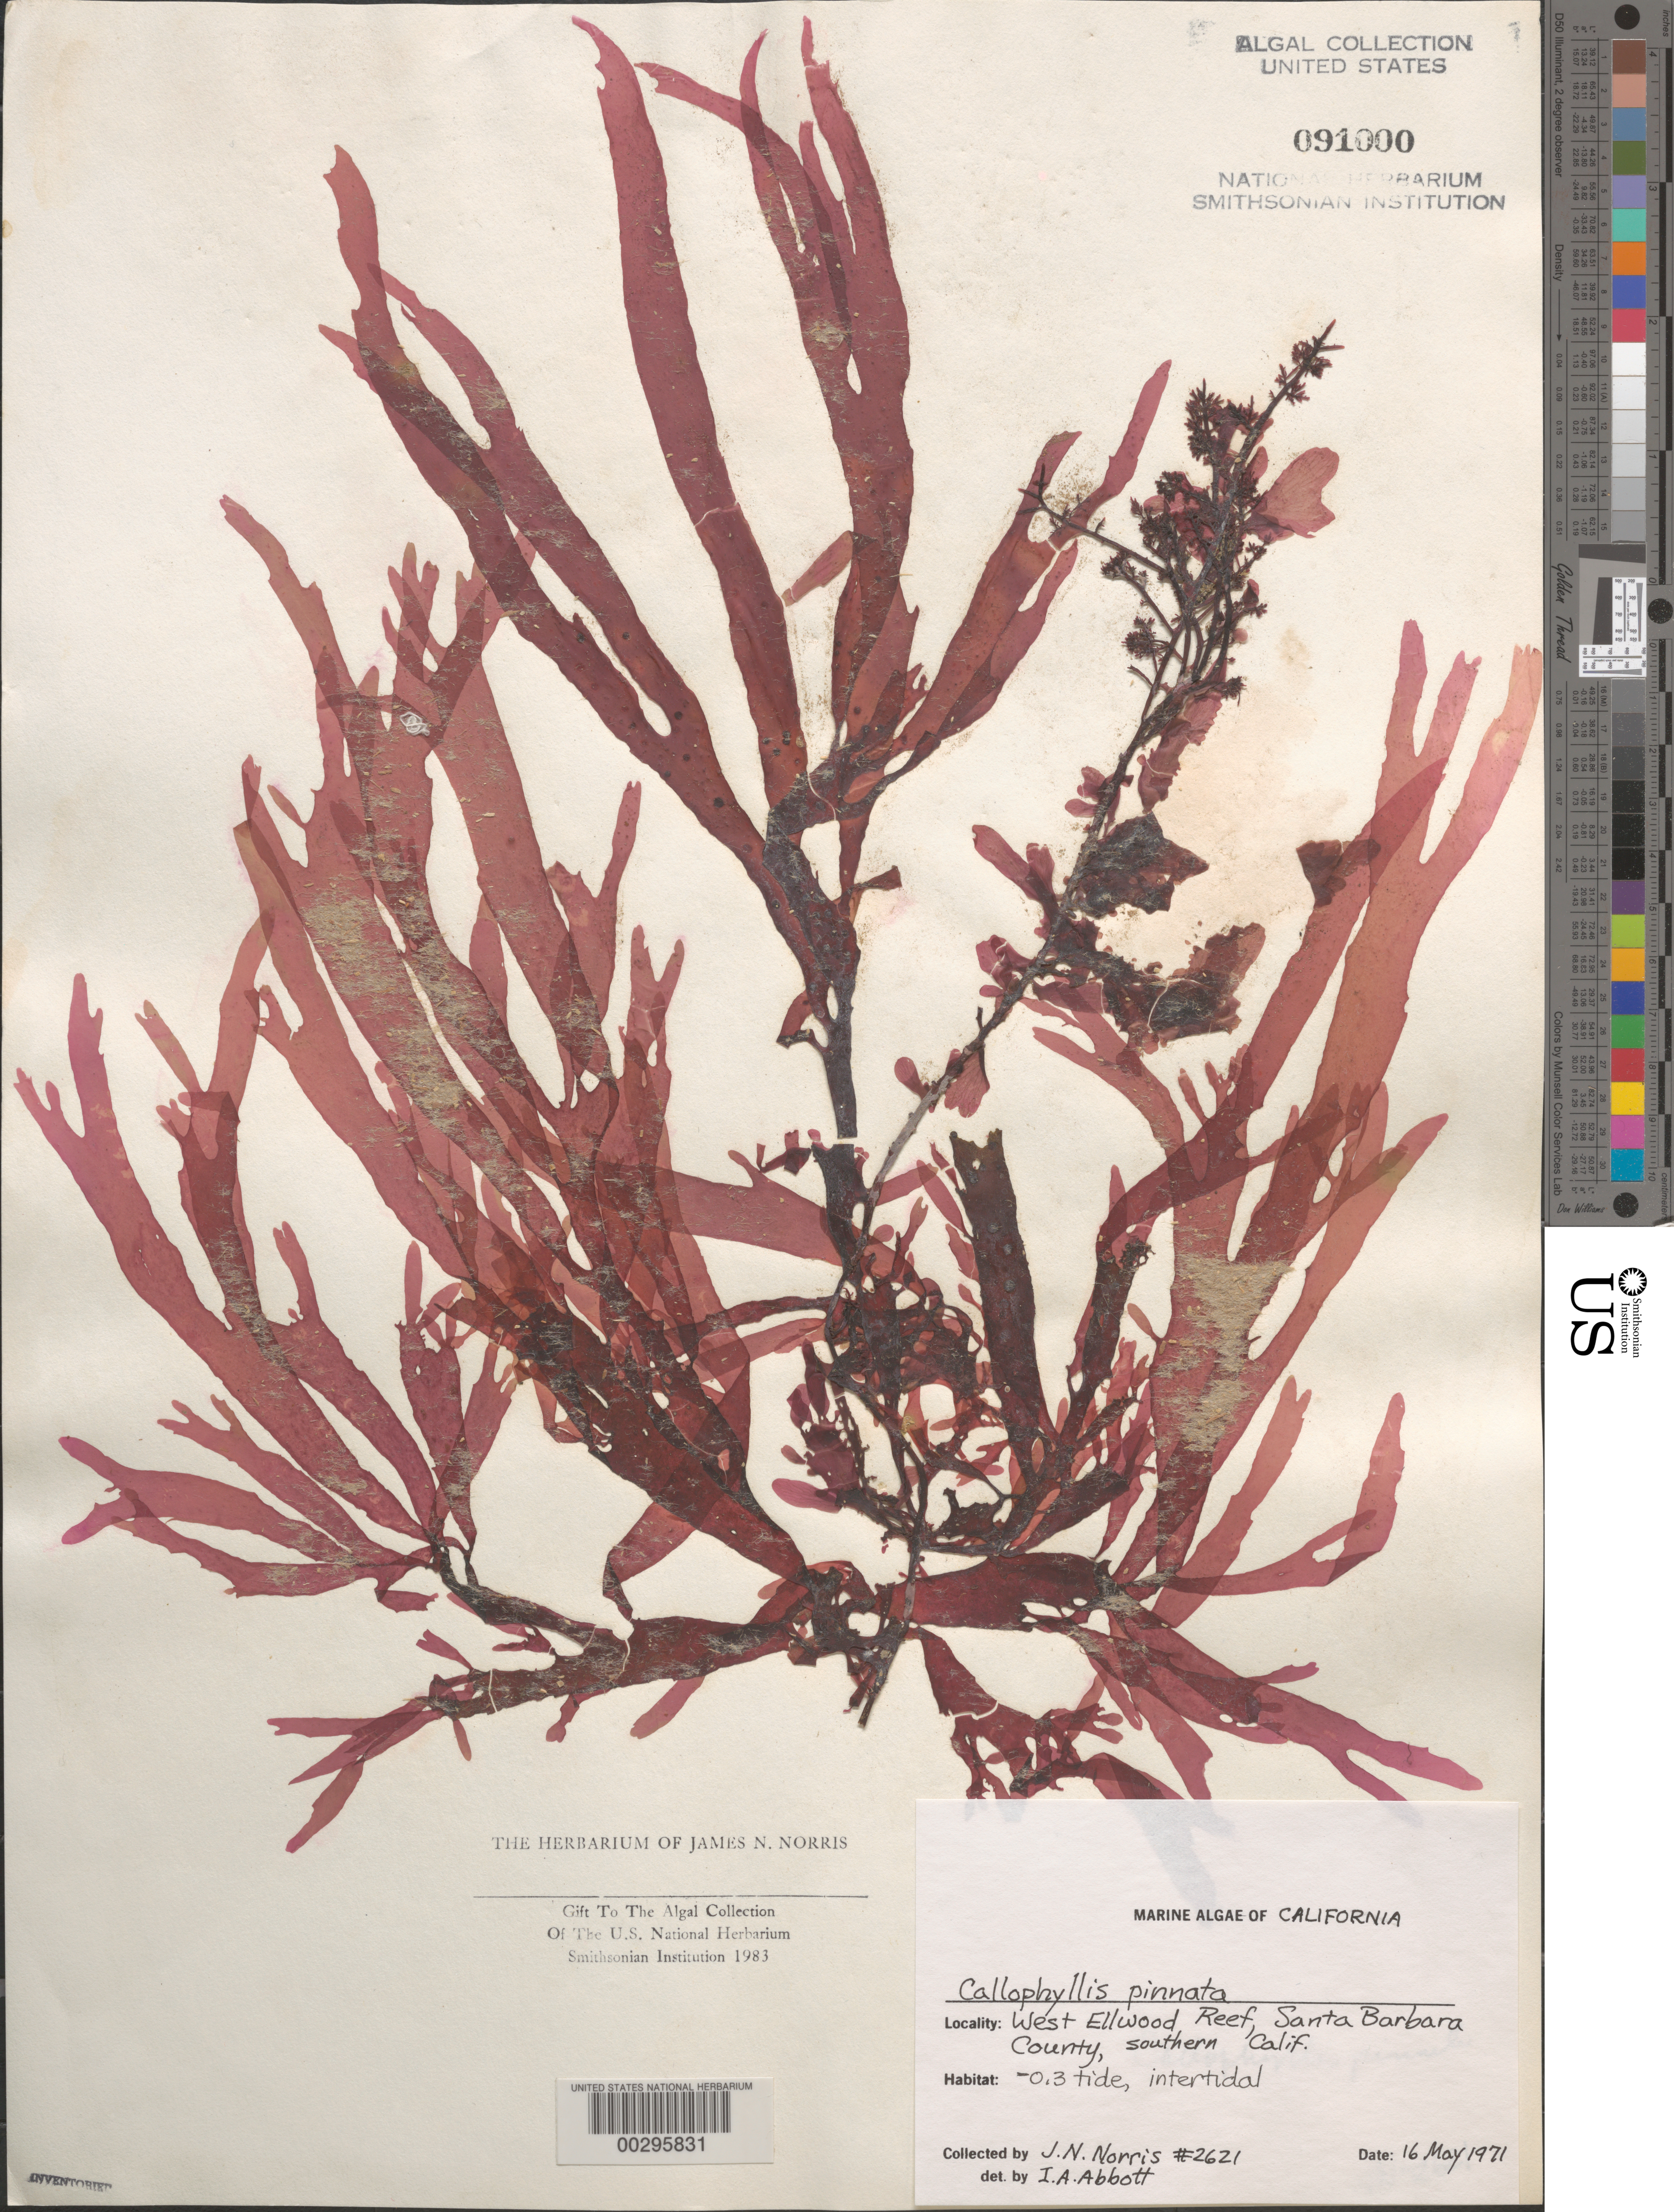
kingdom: Plantae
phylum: Rhodophyta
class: Florideophyceae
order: Gigartinales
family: Kallymeniaceae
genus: Callophyllis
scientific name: Callophyllis pinnata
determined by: Abbott, Isabella A.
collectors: J. N. Norris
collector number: JN-2621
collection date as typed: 16 May 1971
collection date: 1971-05-16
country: United States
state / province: California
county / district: Santa Barbara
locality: West Ellwood Reef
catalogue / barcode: US 91000